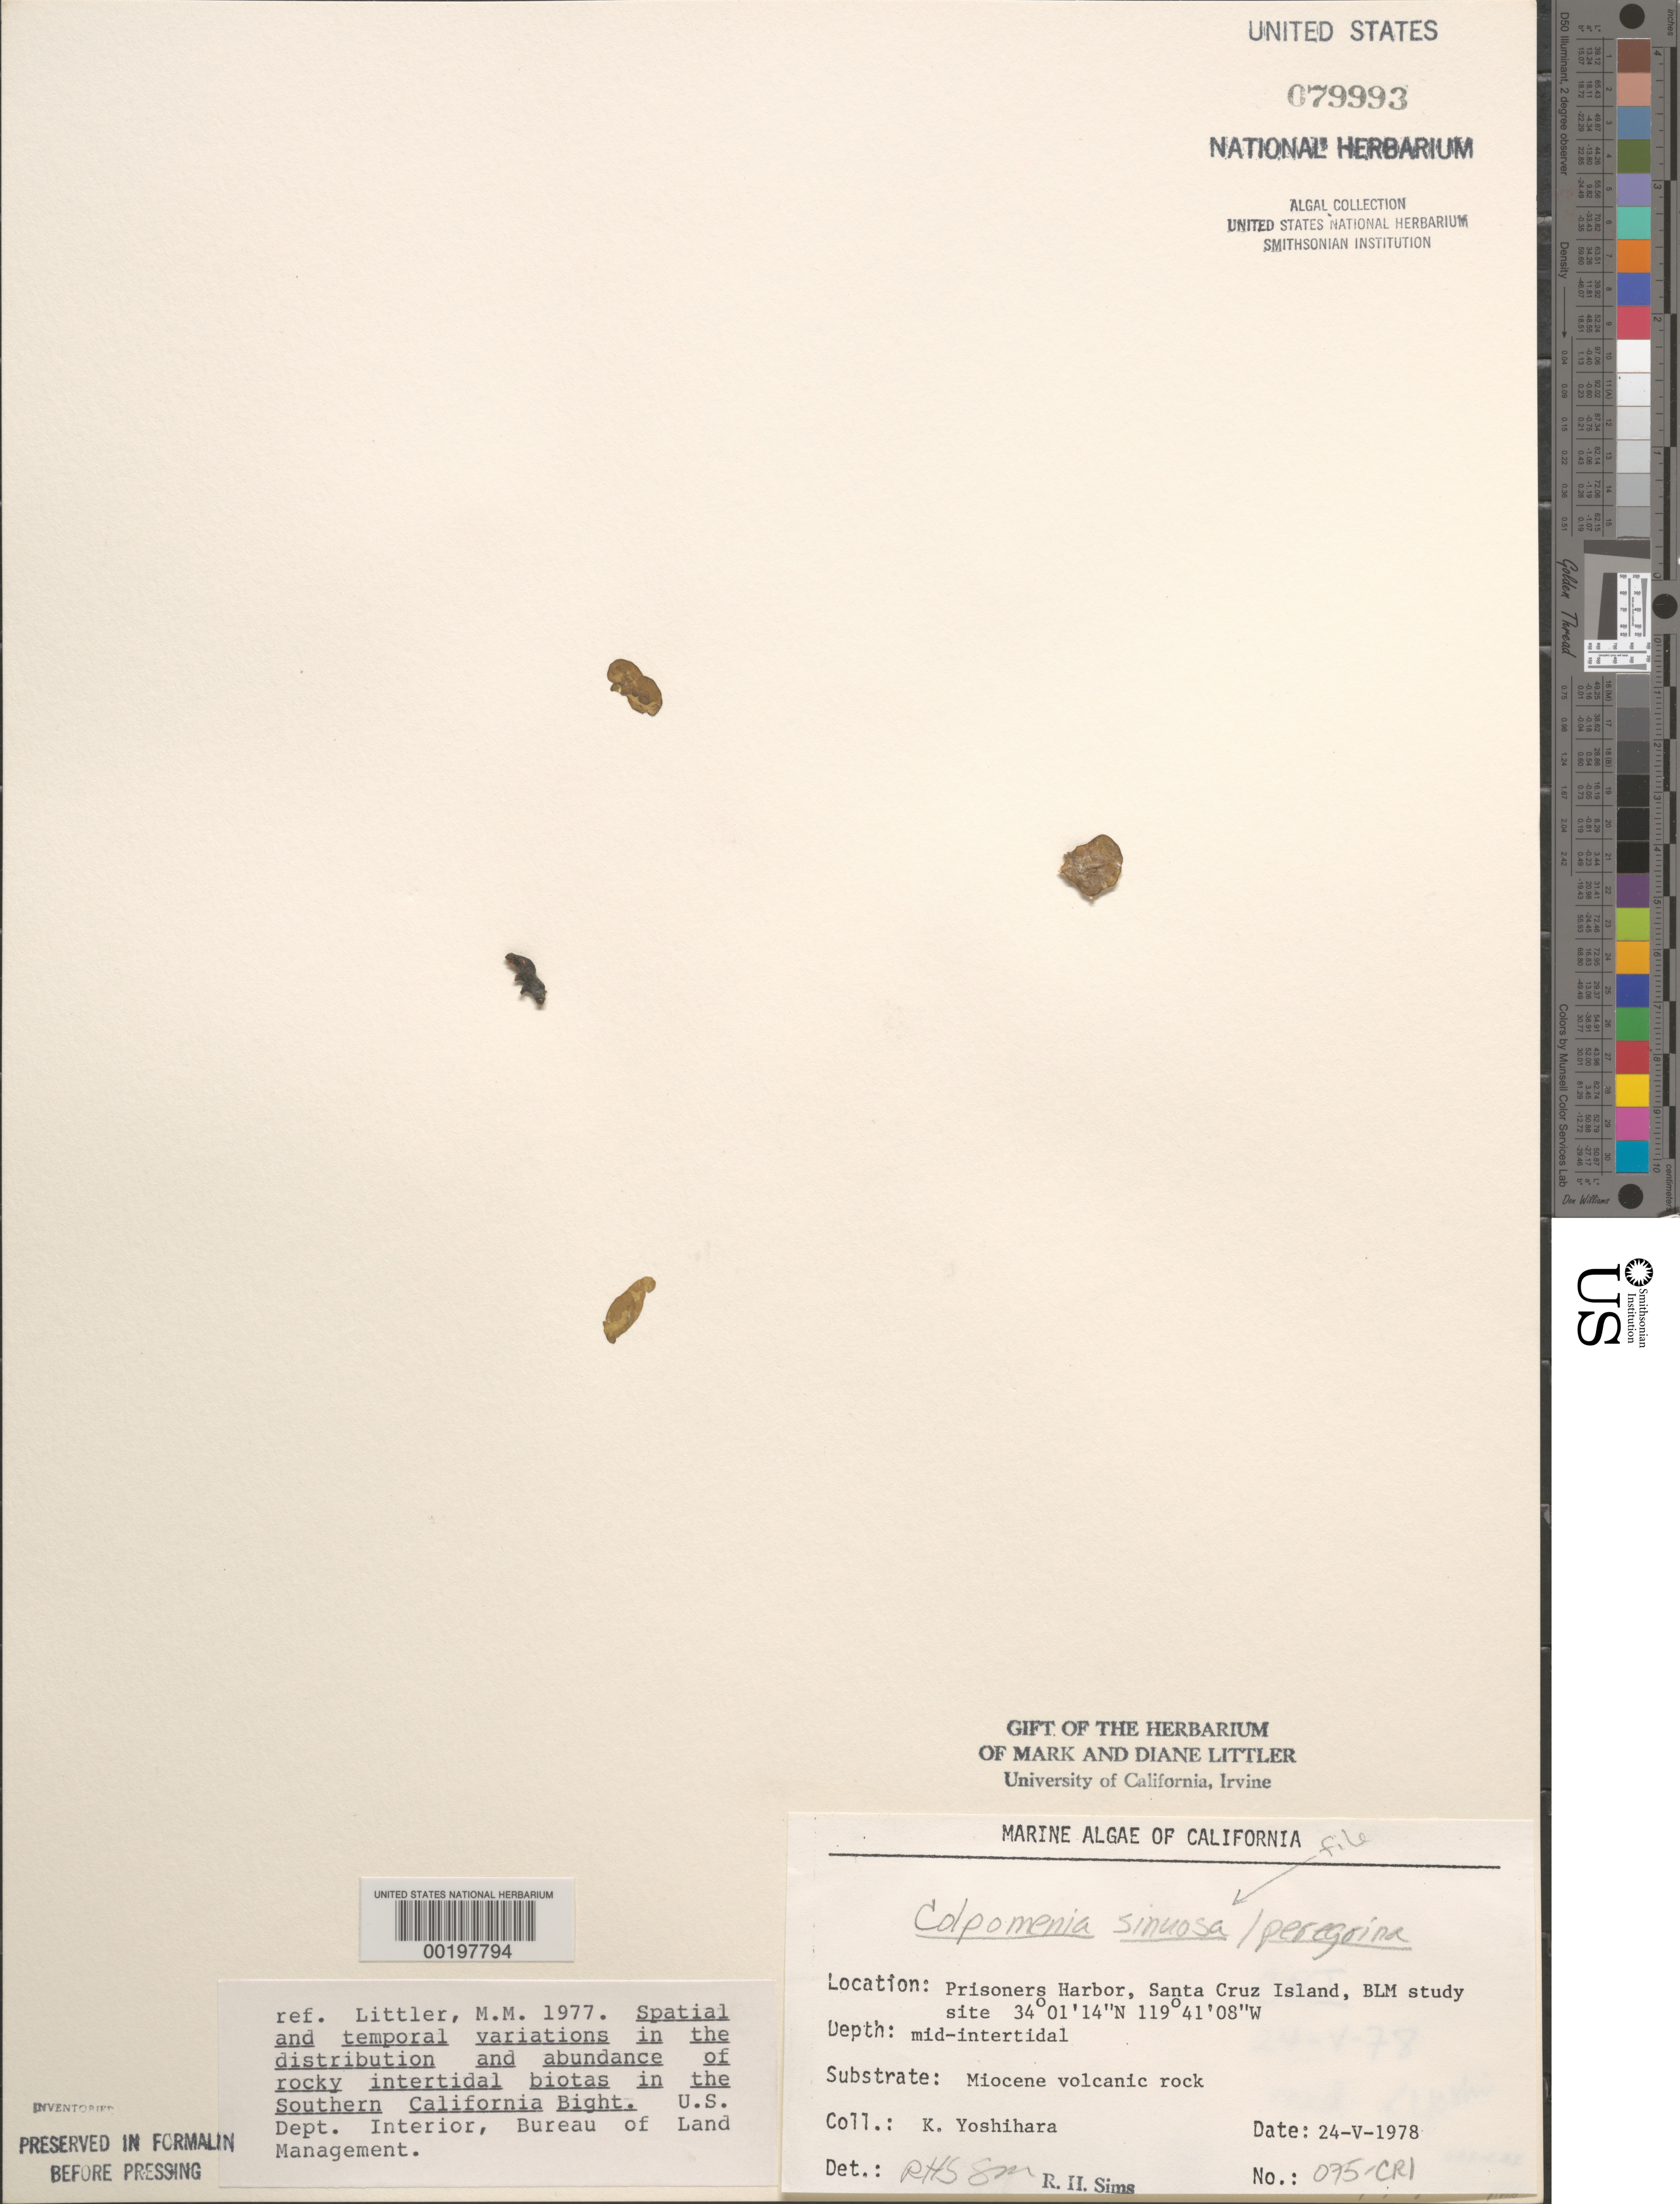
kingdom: Chromista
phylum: Ochrophyta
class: Phaeophyceae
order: Scytosiphonales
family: Scytosiphonaceae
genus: Colpomenia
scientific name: Colpomenia sinuosa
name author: (K. Mert. ex Roth) Derbes & Solier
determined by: Sims, Robert H.; Murray, S. N.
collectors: K. Yoshihara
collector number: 075-cri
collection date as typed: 24 May 1978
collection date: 1978-05-24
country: United States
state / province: California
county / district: Santa Barbara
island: Santa Cruz Island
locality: Prisoners Harbor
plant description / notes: BLM-SOCALBIGHT Rocky Intertidal Survey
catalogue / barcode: US 79993